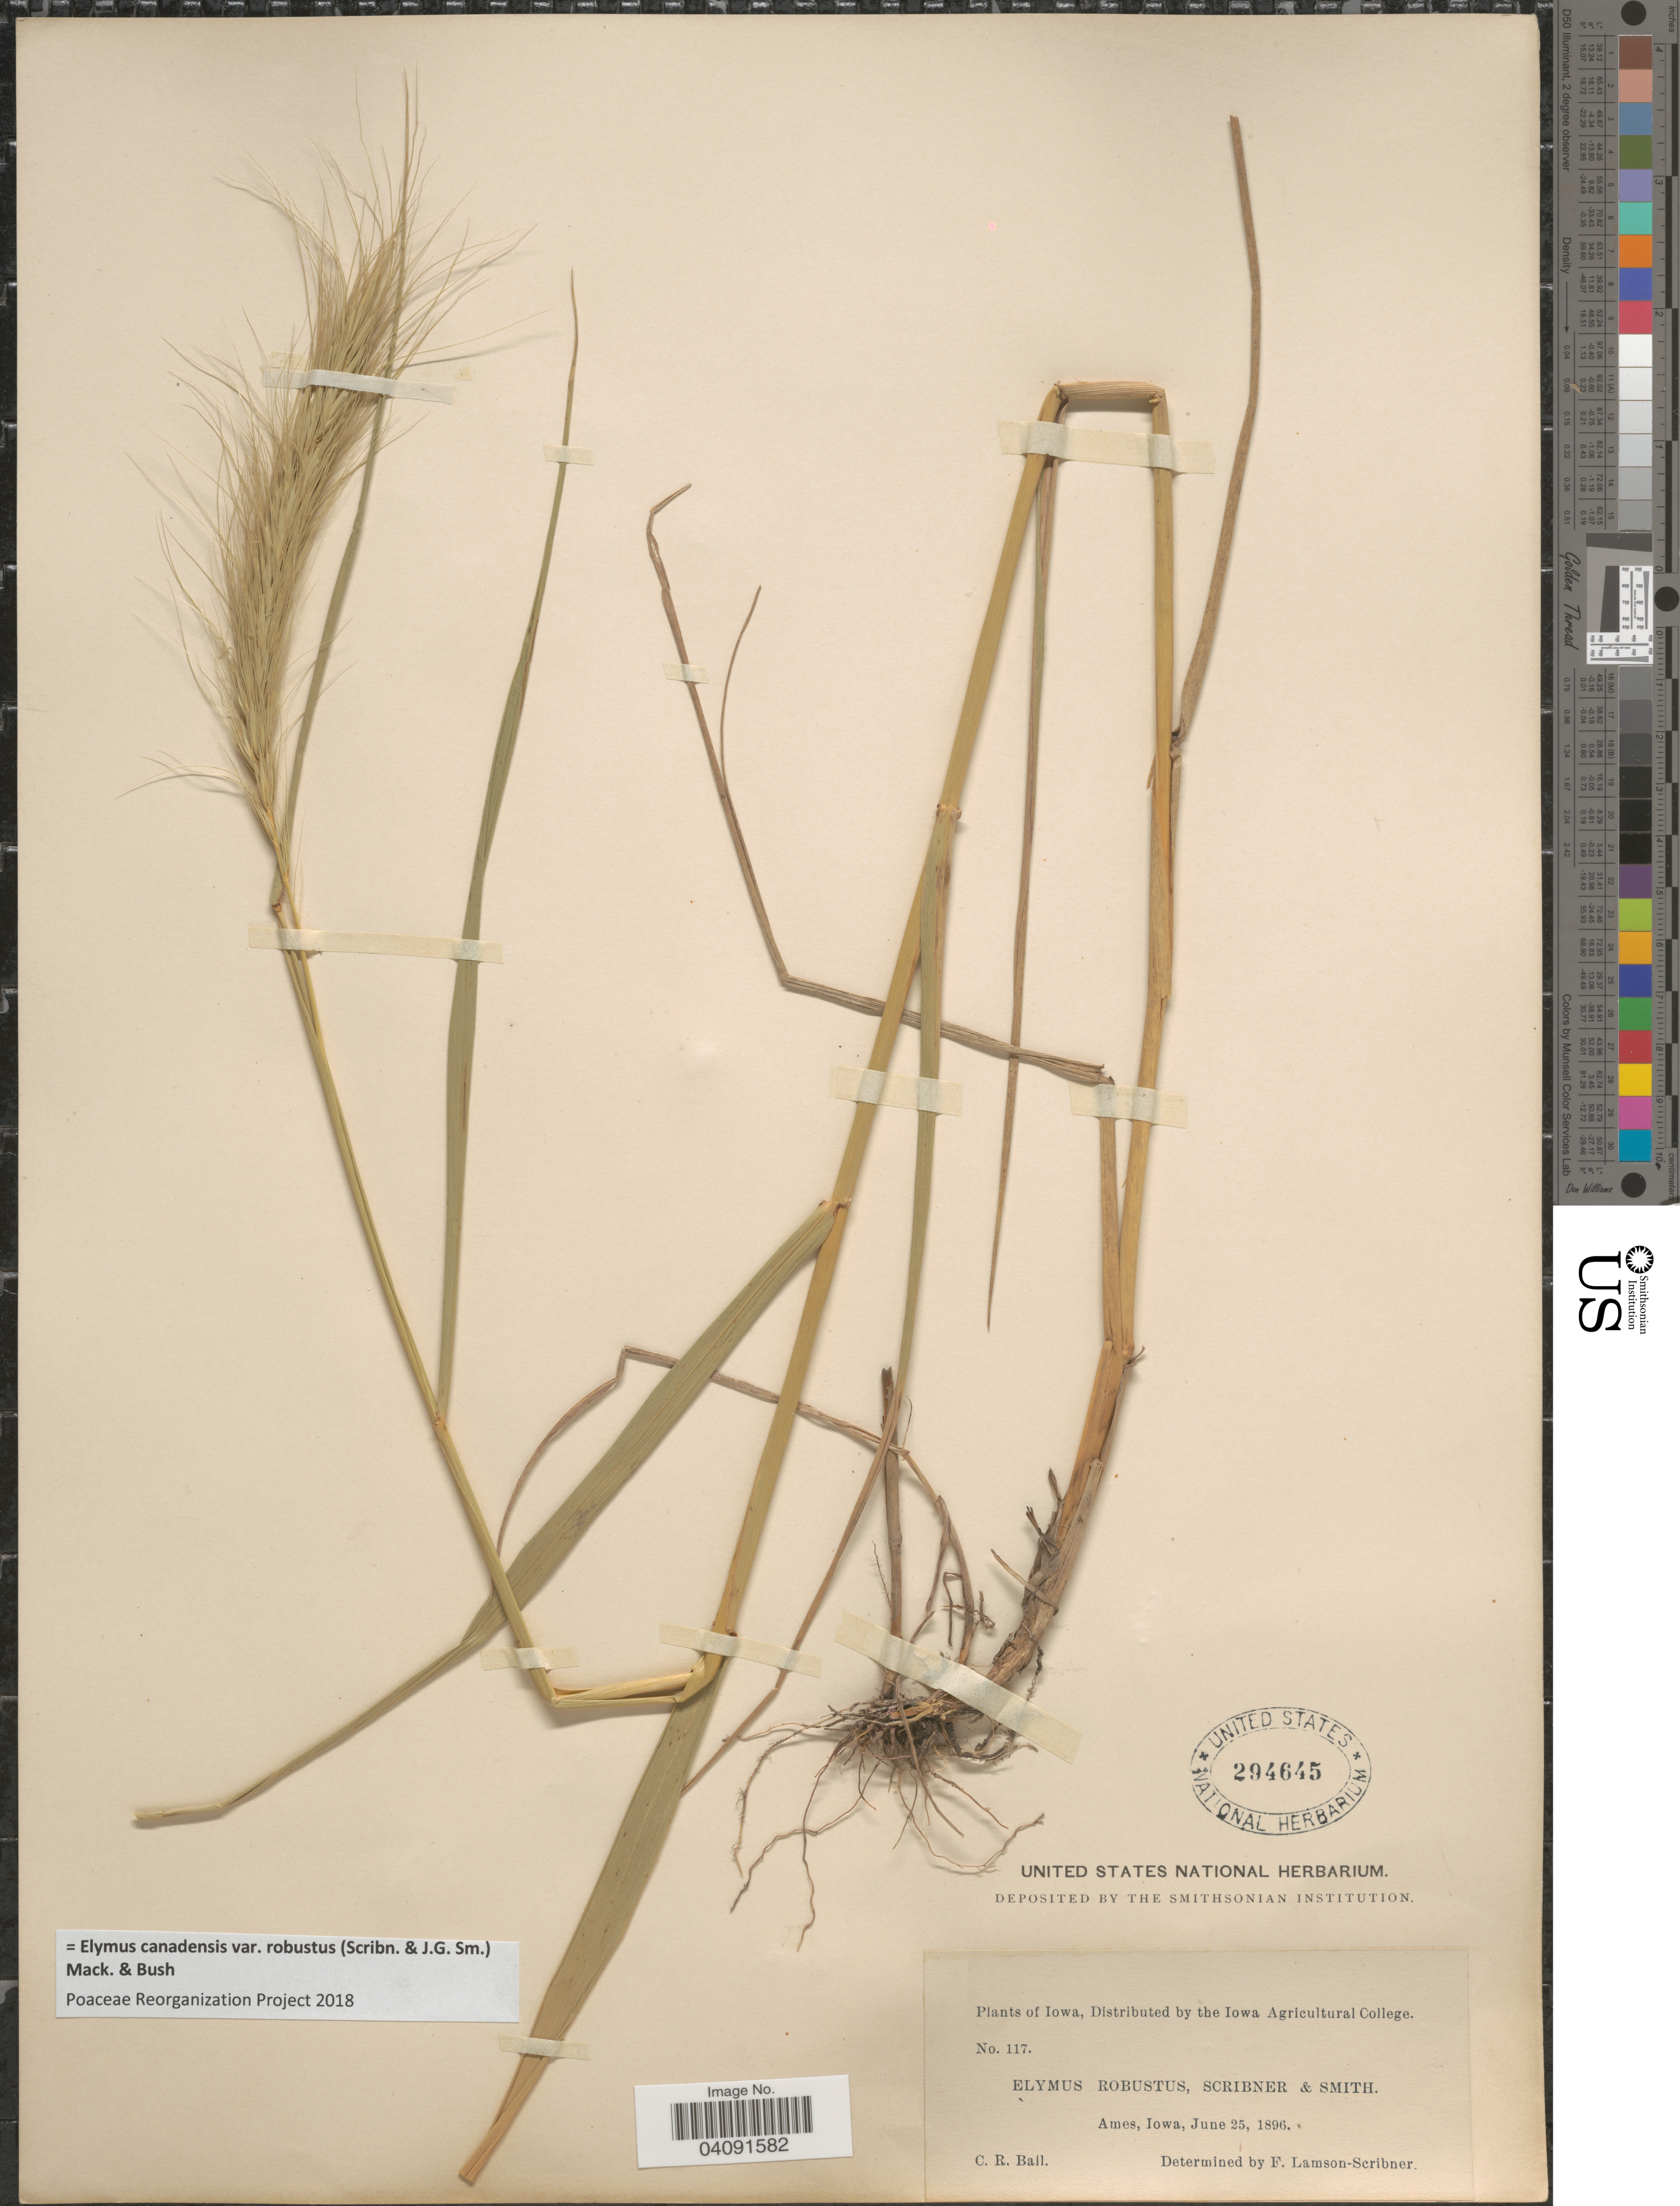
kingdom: Plantae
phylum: Tracheophyta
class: Liliopsida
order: Poales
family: Poaceae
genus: Elymus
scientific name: Elymus canadensis var. robustus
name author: (Scribn. & R.M. Sm.) Mackenz. & Bush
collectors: C. R. Ball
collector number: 117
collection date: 1896-06-25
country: United States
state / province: Iowa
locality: Ames.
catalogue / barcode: US 294645